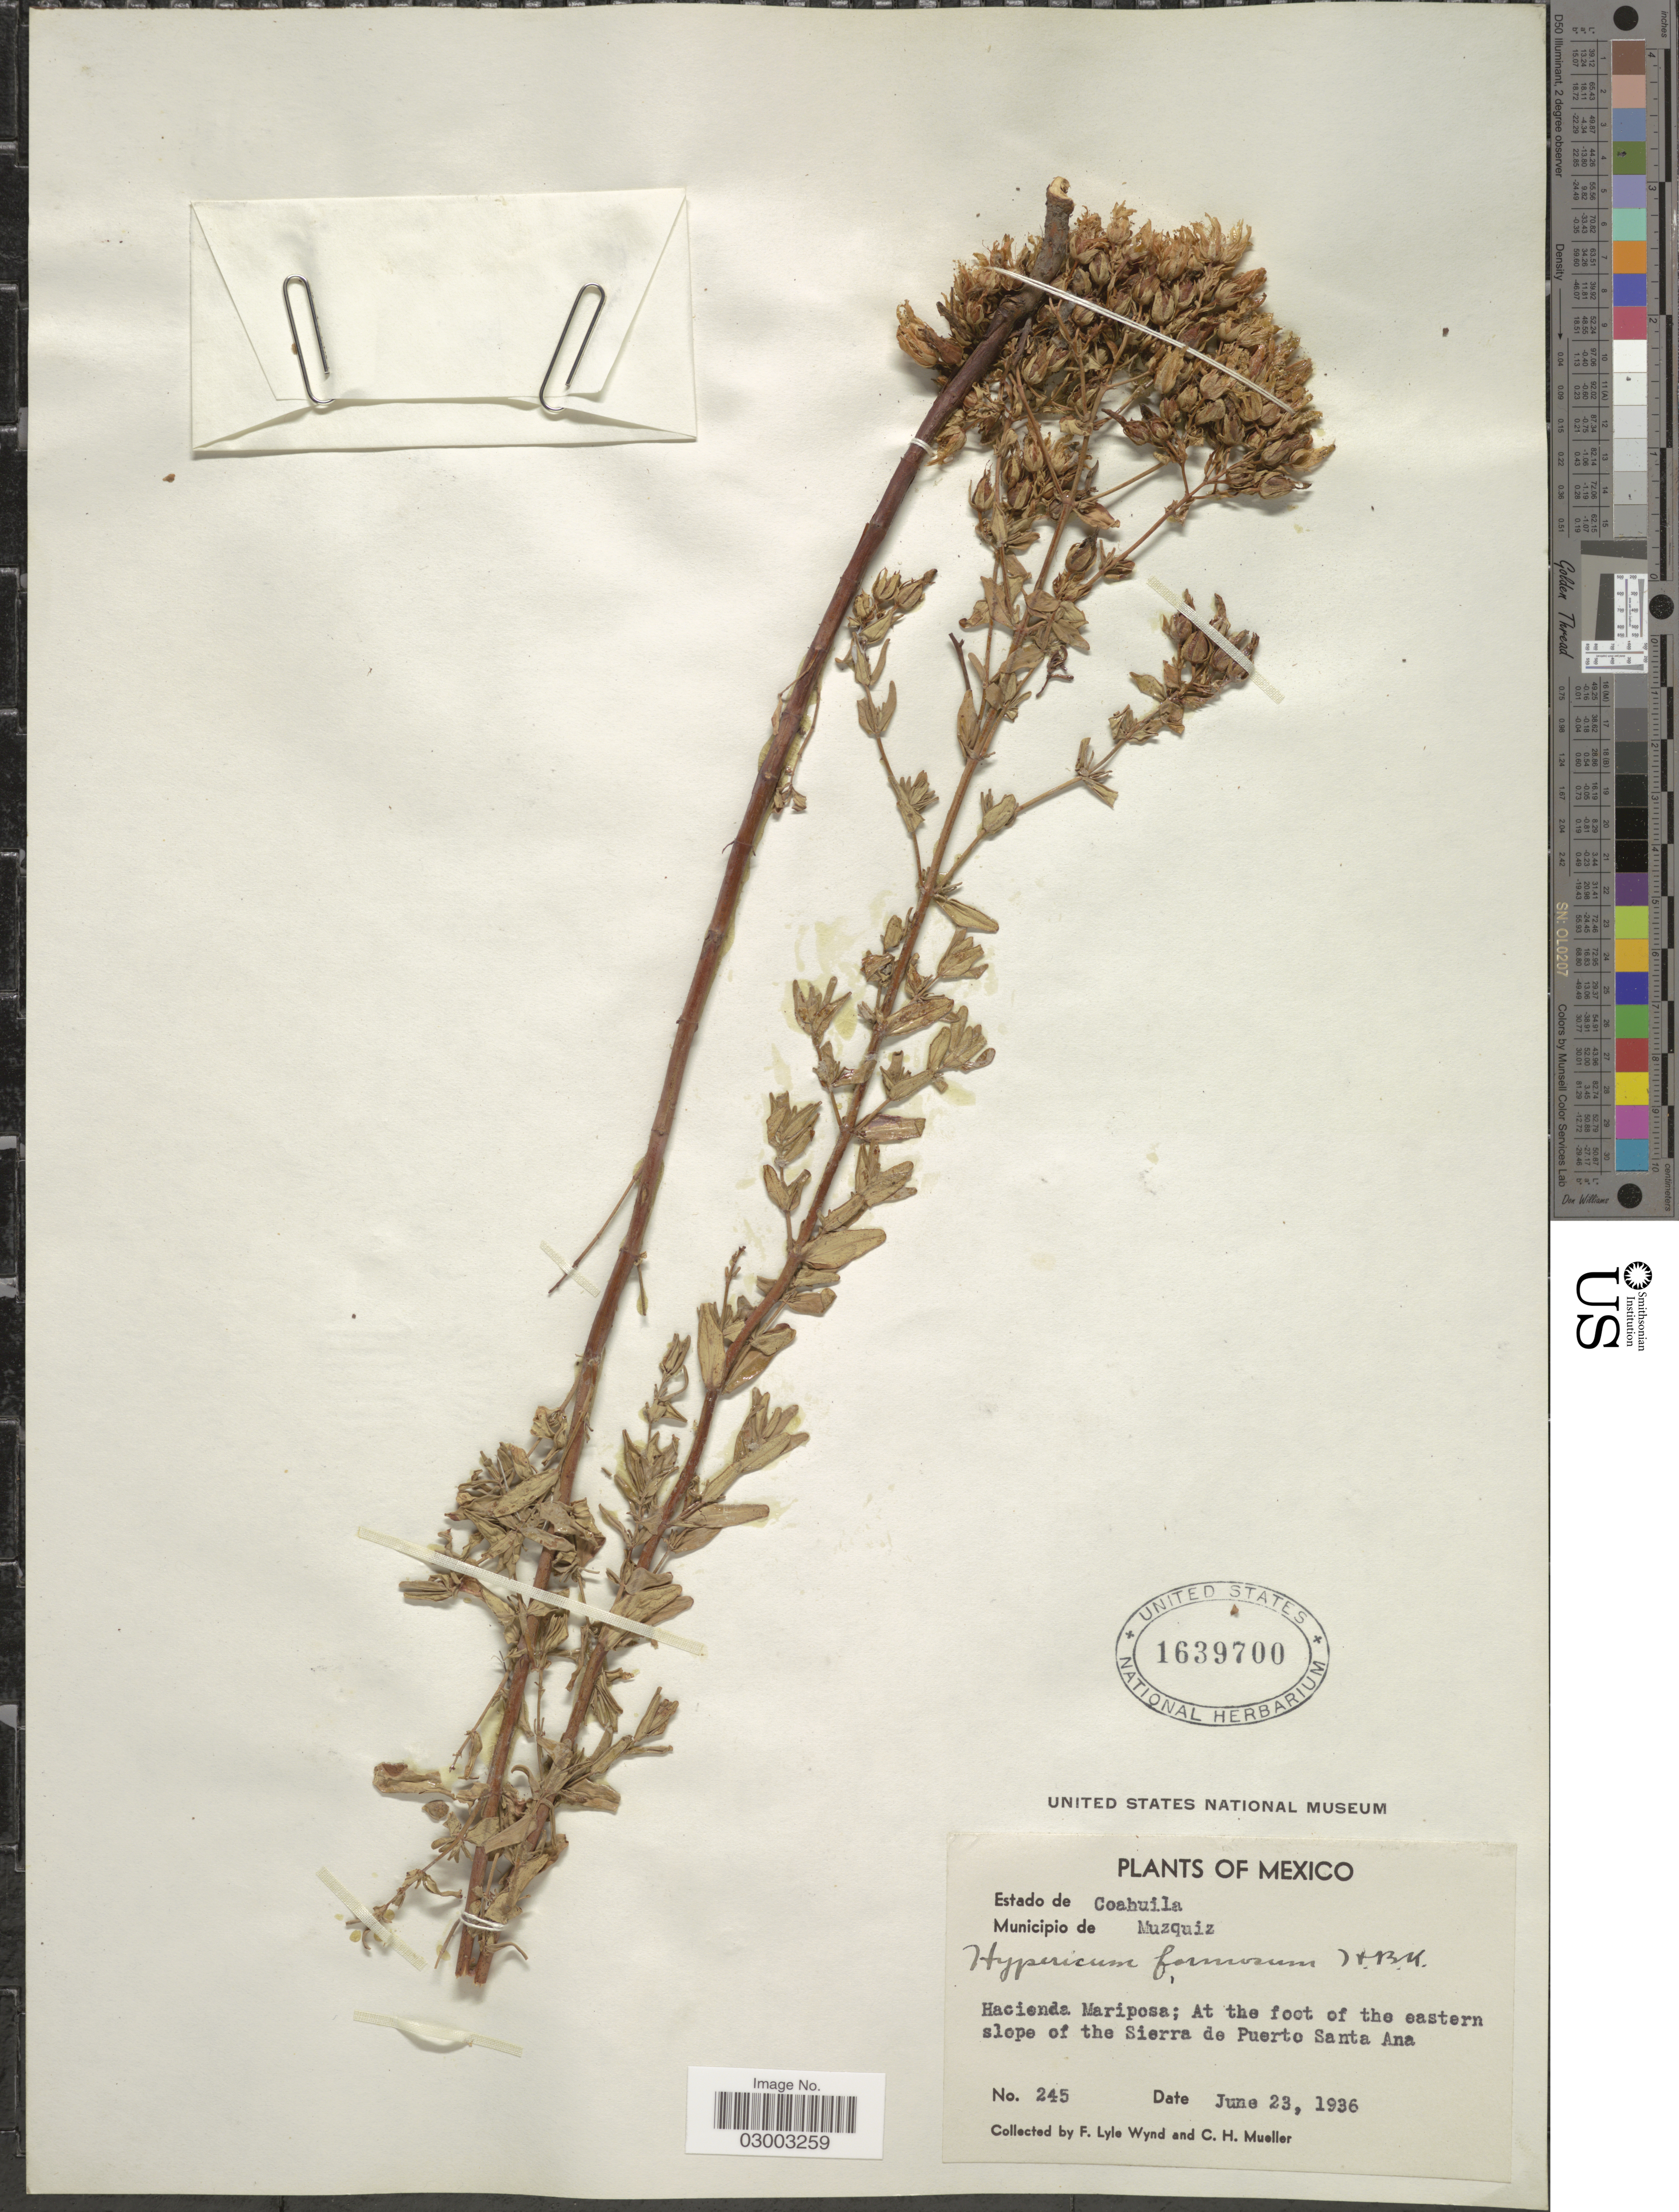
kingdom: Plantae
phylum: Tracheophyta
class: Magnoliopsida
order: Malpighiales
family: Hypericaceae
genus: Hypericum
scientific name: Hypericum pringlei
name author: S. Watson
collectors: F. L. Wynd & C. H. Mueller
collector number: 245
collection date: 1936-06-23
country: Mexico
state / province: Coahuila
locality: Estado de Coahuila. Municipio de Muzquiz. Hacienda Mariposa; At the foot of the eastern slope of the Sierra de Puerto Santa Ana.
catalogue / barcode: US 1639700